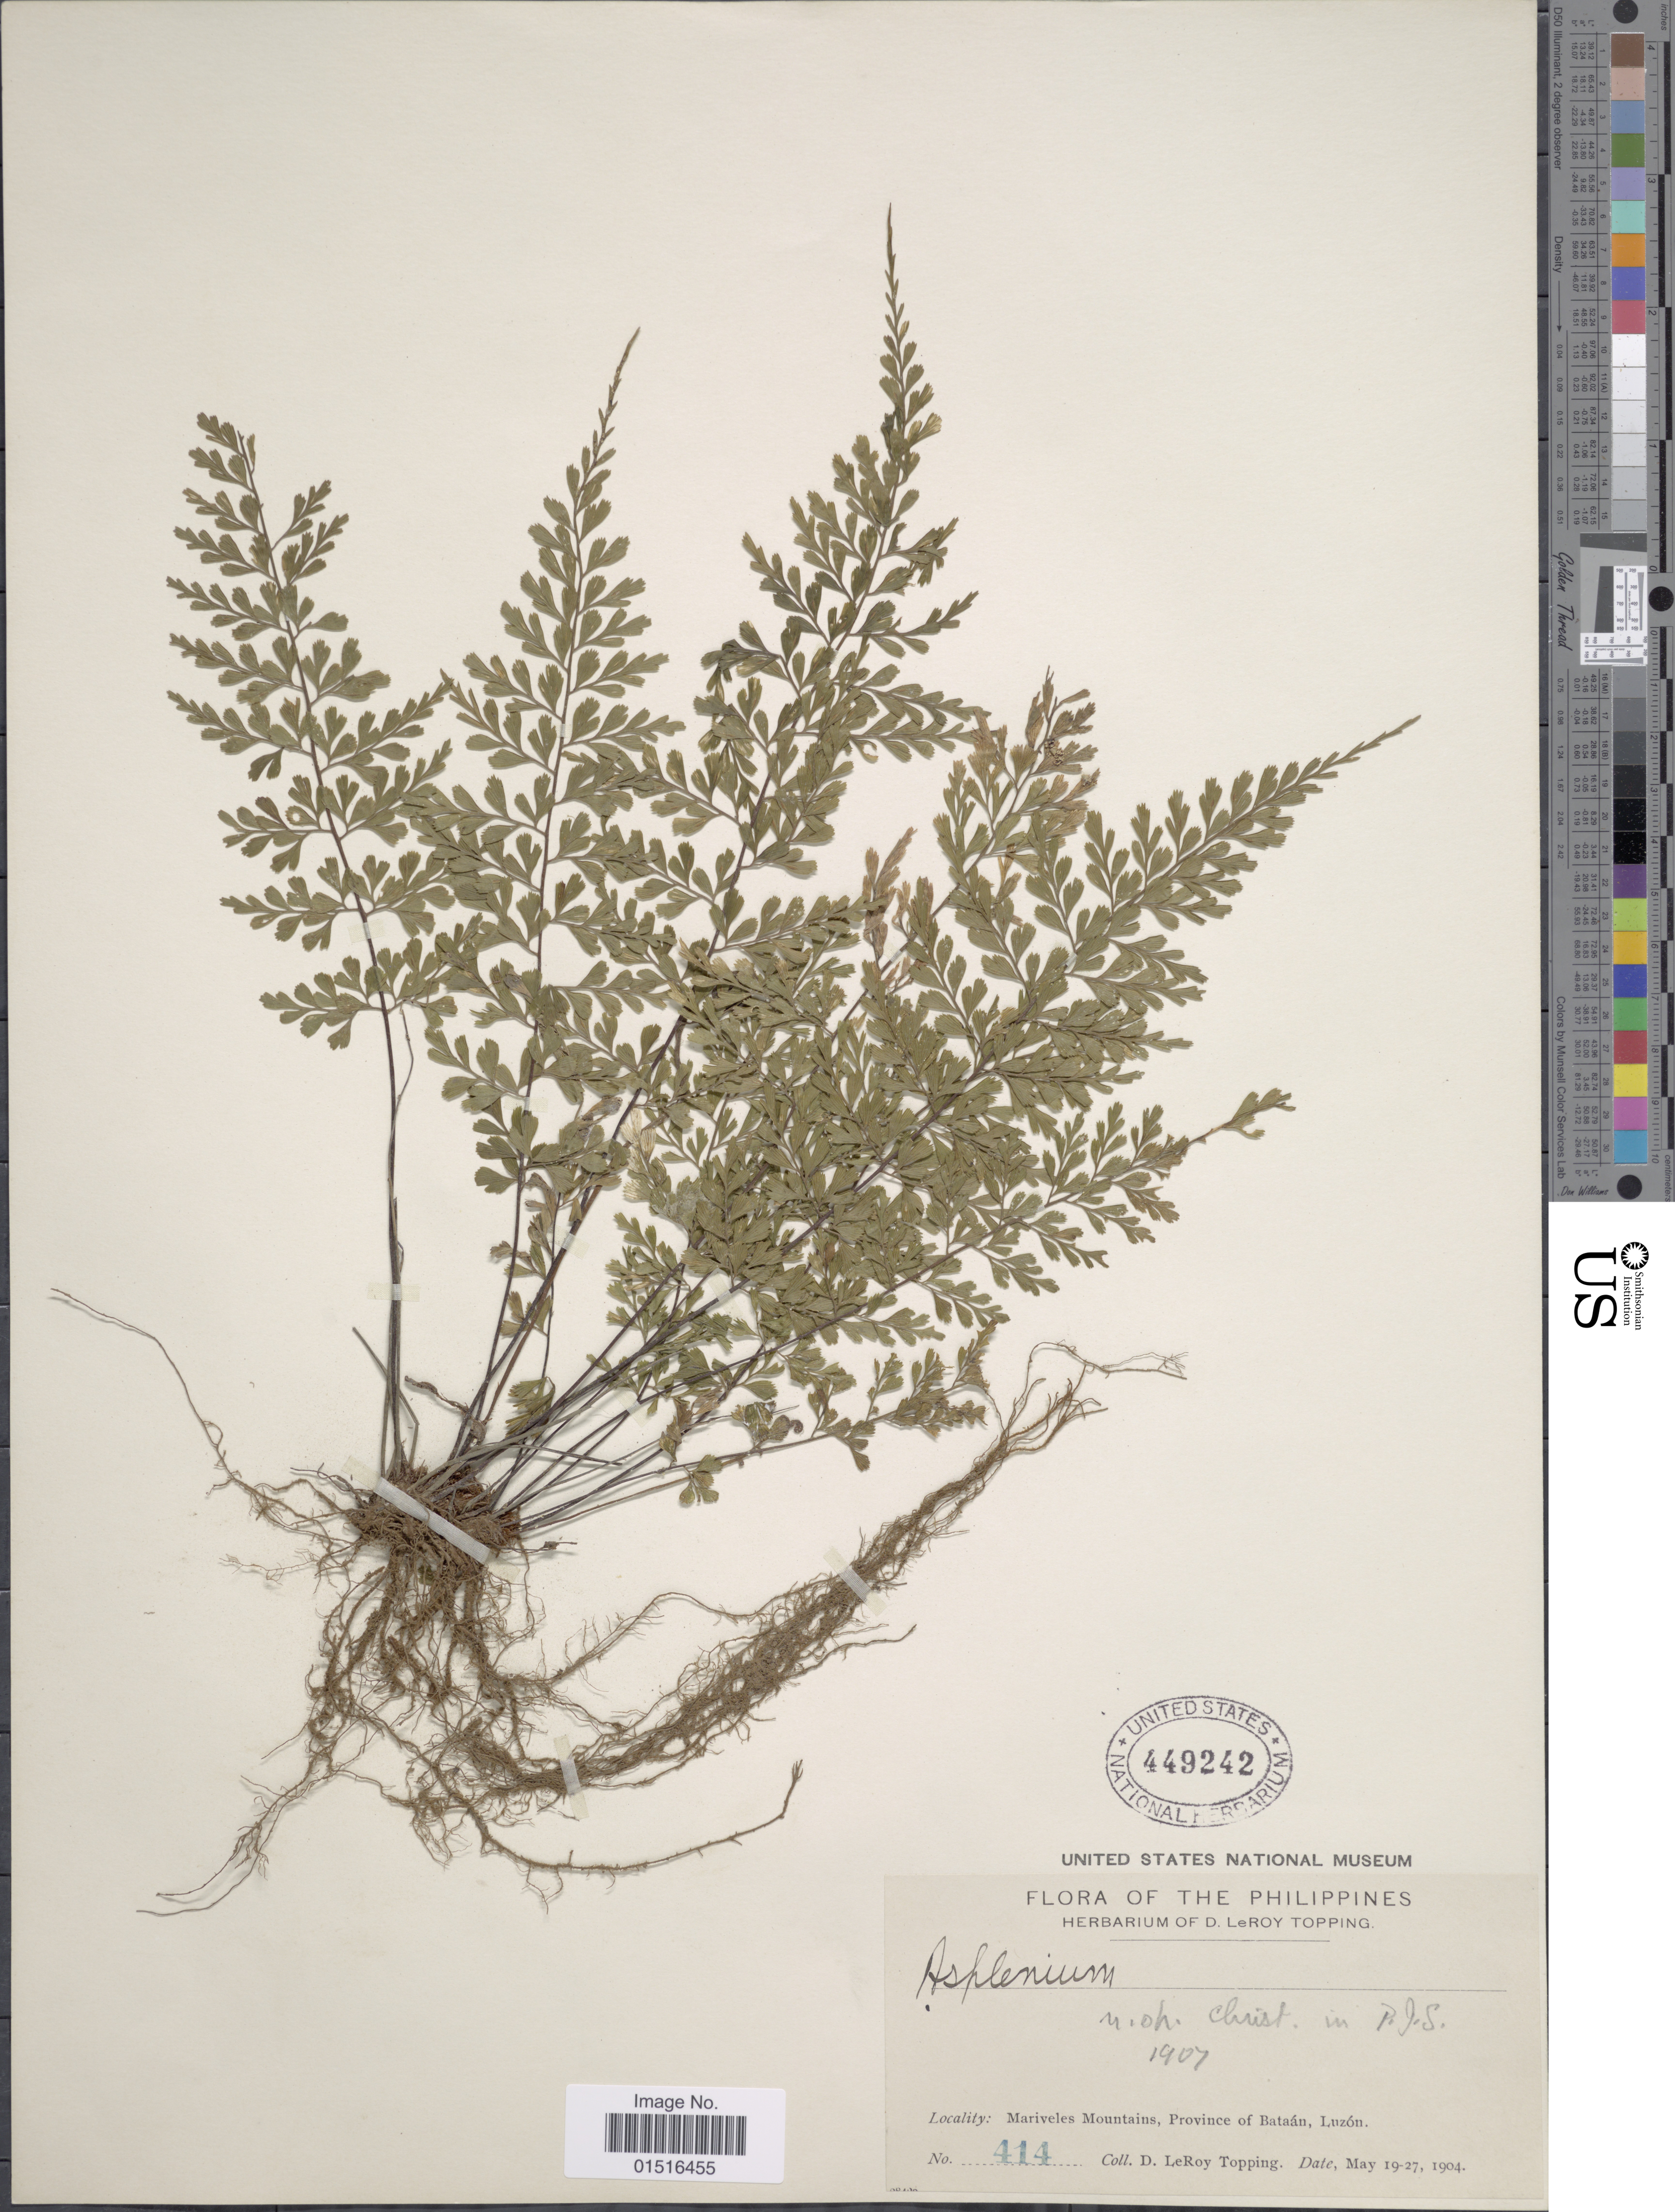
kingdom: Plantae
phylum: Tracheophyta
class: Polypodiopsida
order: Polypodiales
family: Aspleniaceae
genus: Asplenium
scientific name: Asplenium laserpitiifolium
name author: Lam.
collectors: D. L. Topping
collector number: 414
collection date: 1904-05-19/1904-05-27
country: Philippines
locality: Mariveles Mountains, Province of Bataan, Luzon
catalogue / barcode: US 449242